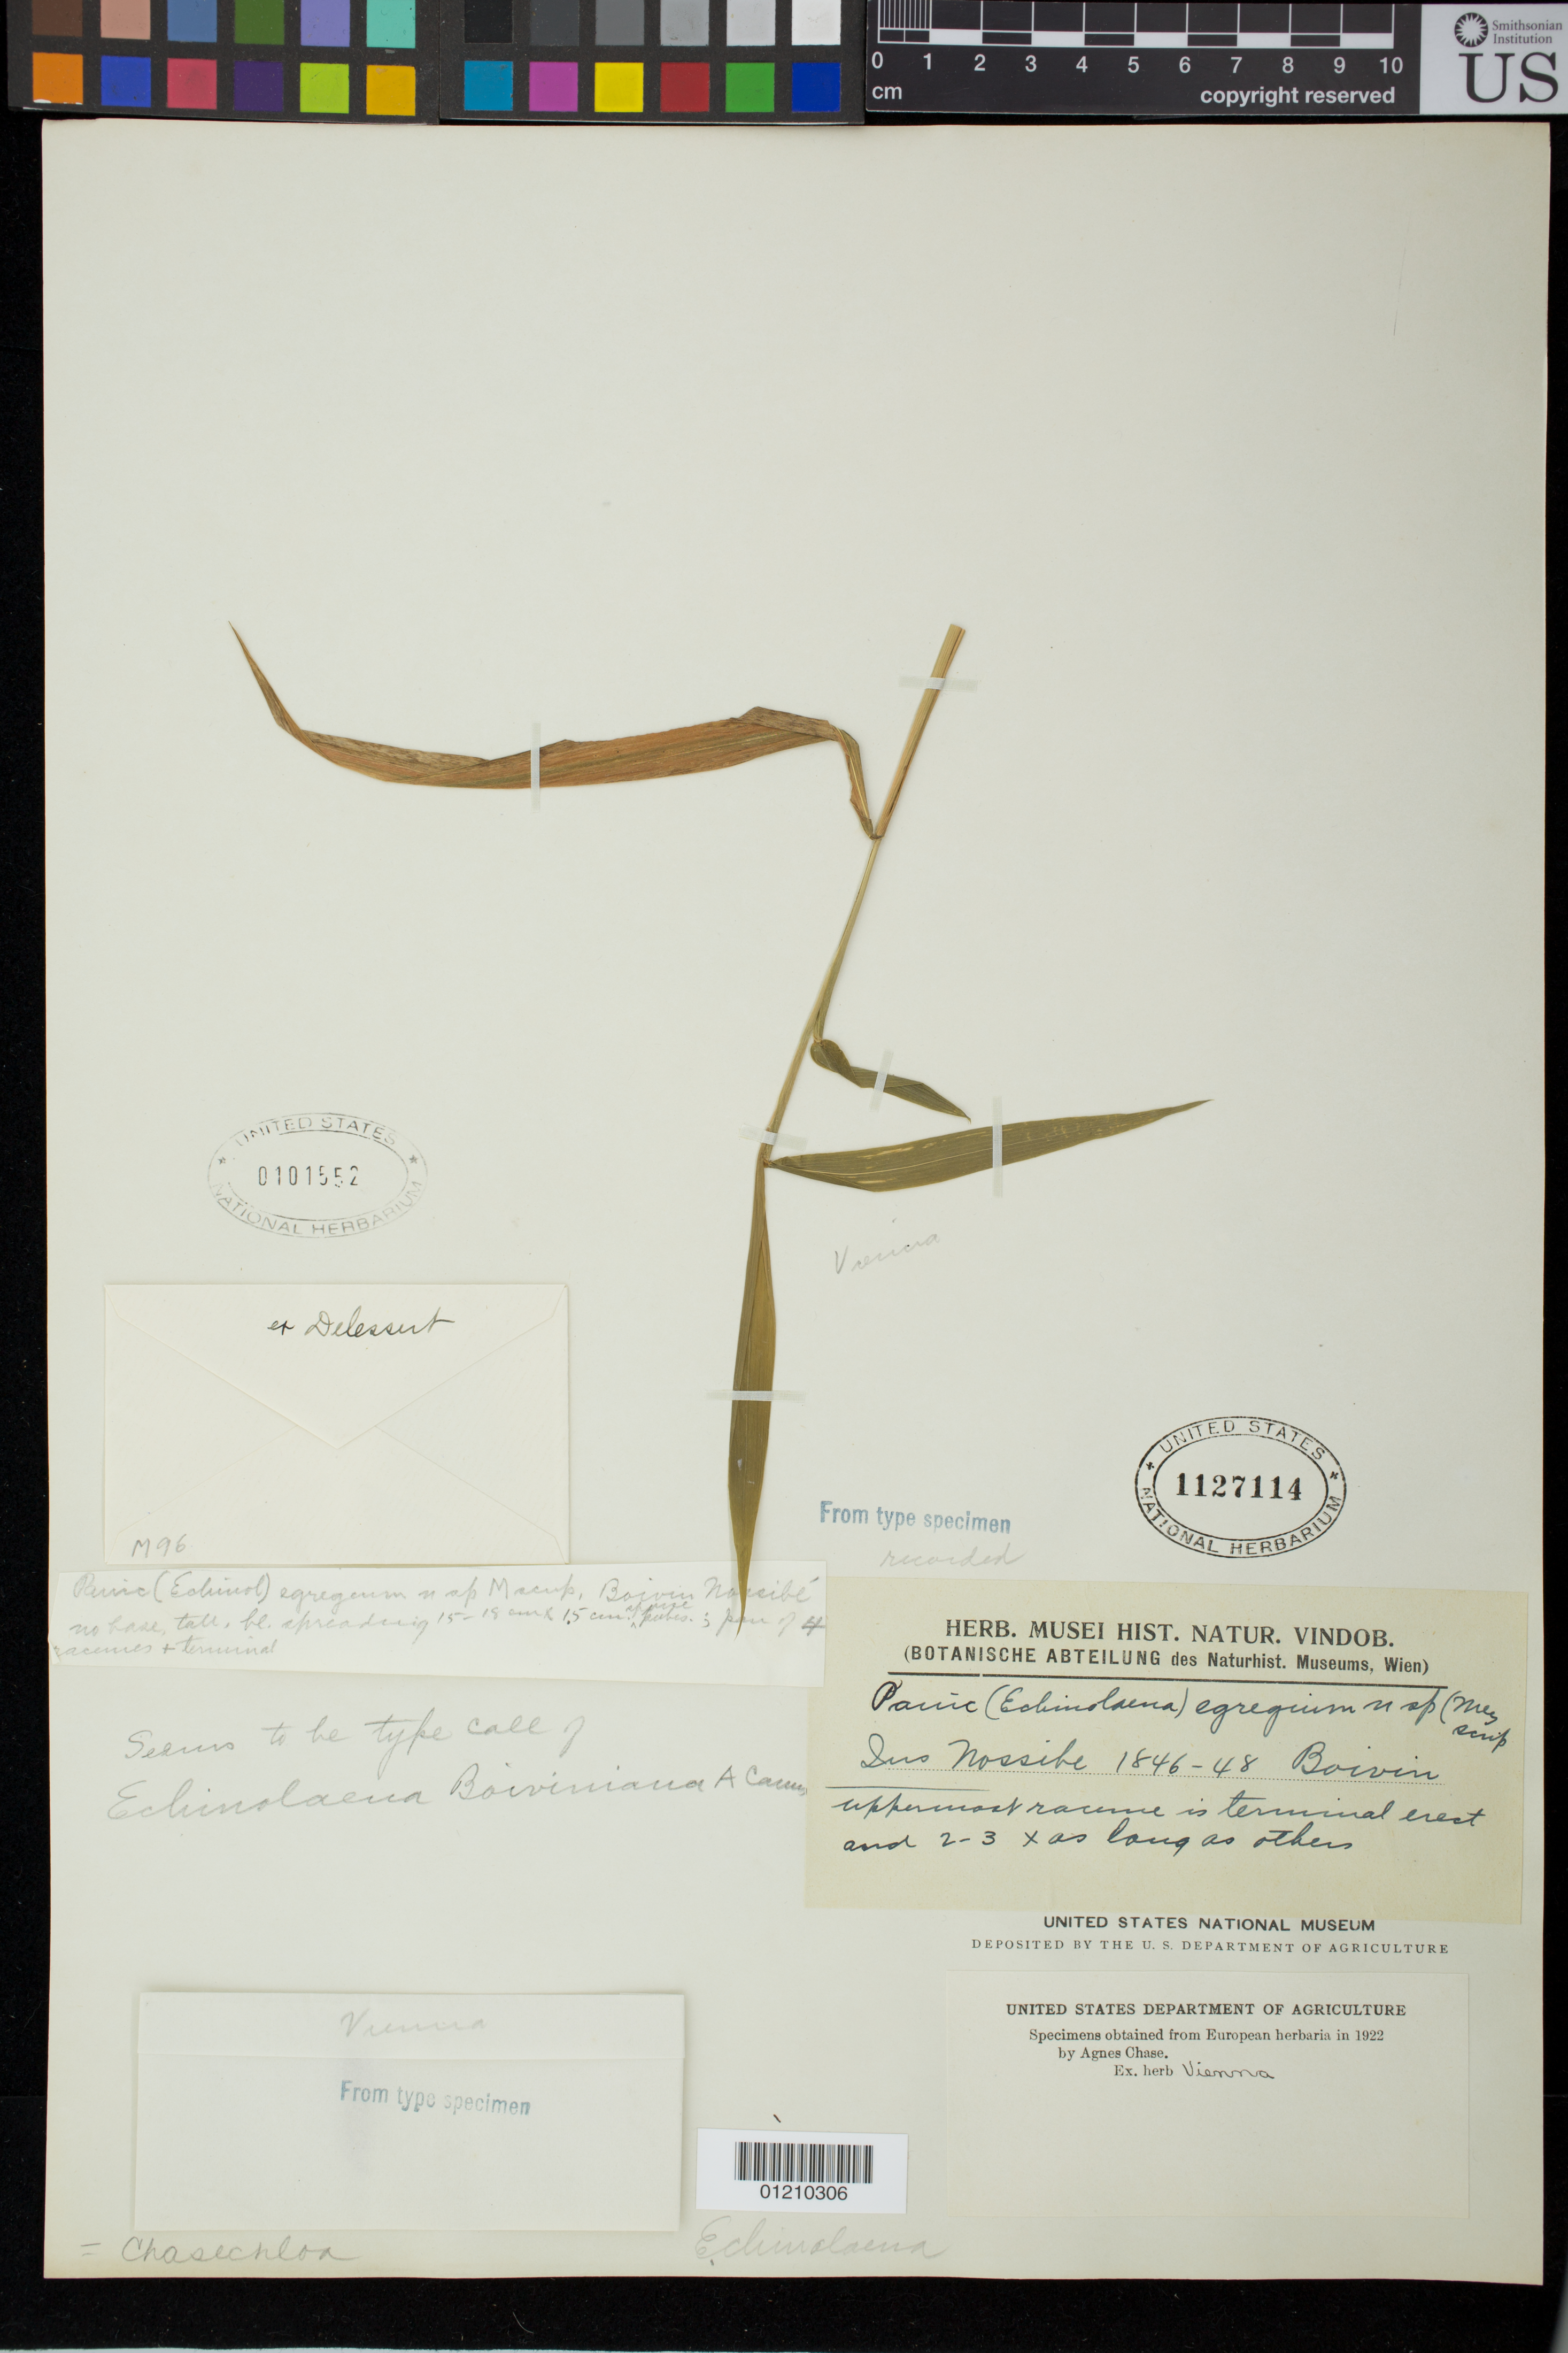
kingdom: Plantae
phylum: Tracheophyta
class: Liliopsida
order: Poales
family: Poaceae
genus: Panicum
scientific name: Panicum egregium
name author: Mez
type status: Type Collection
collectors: L. H. Boivin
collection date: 1846/1848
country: Madagascar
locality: Nossibe Island.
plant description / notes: Fragmentary material of type specimen ex herb. Vienna.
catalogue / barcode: US 1127114